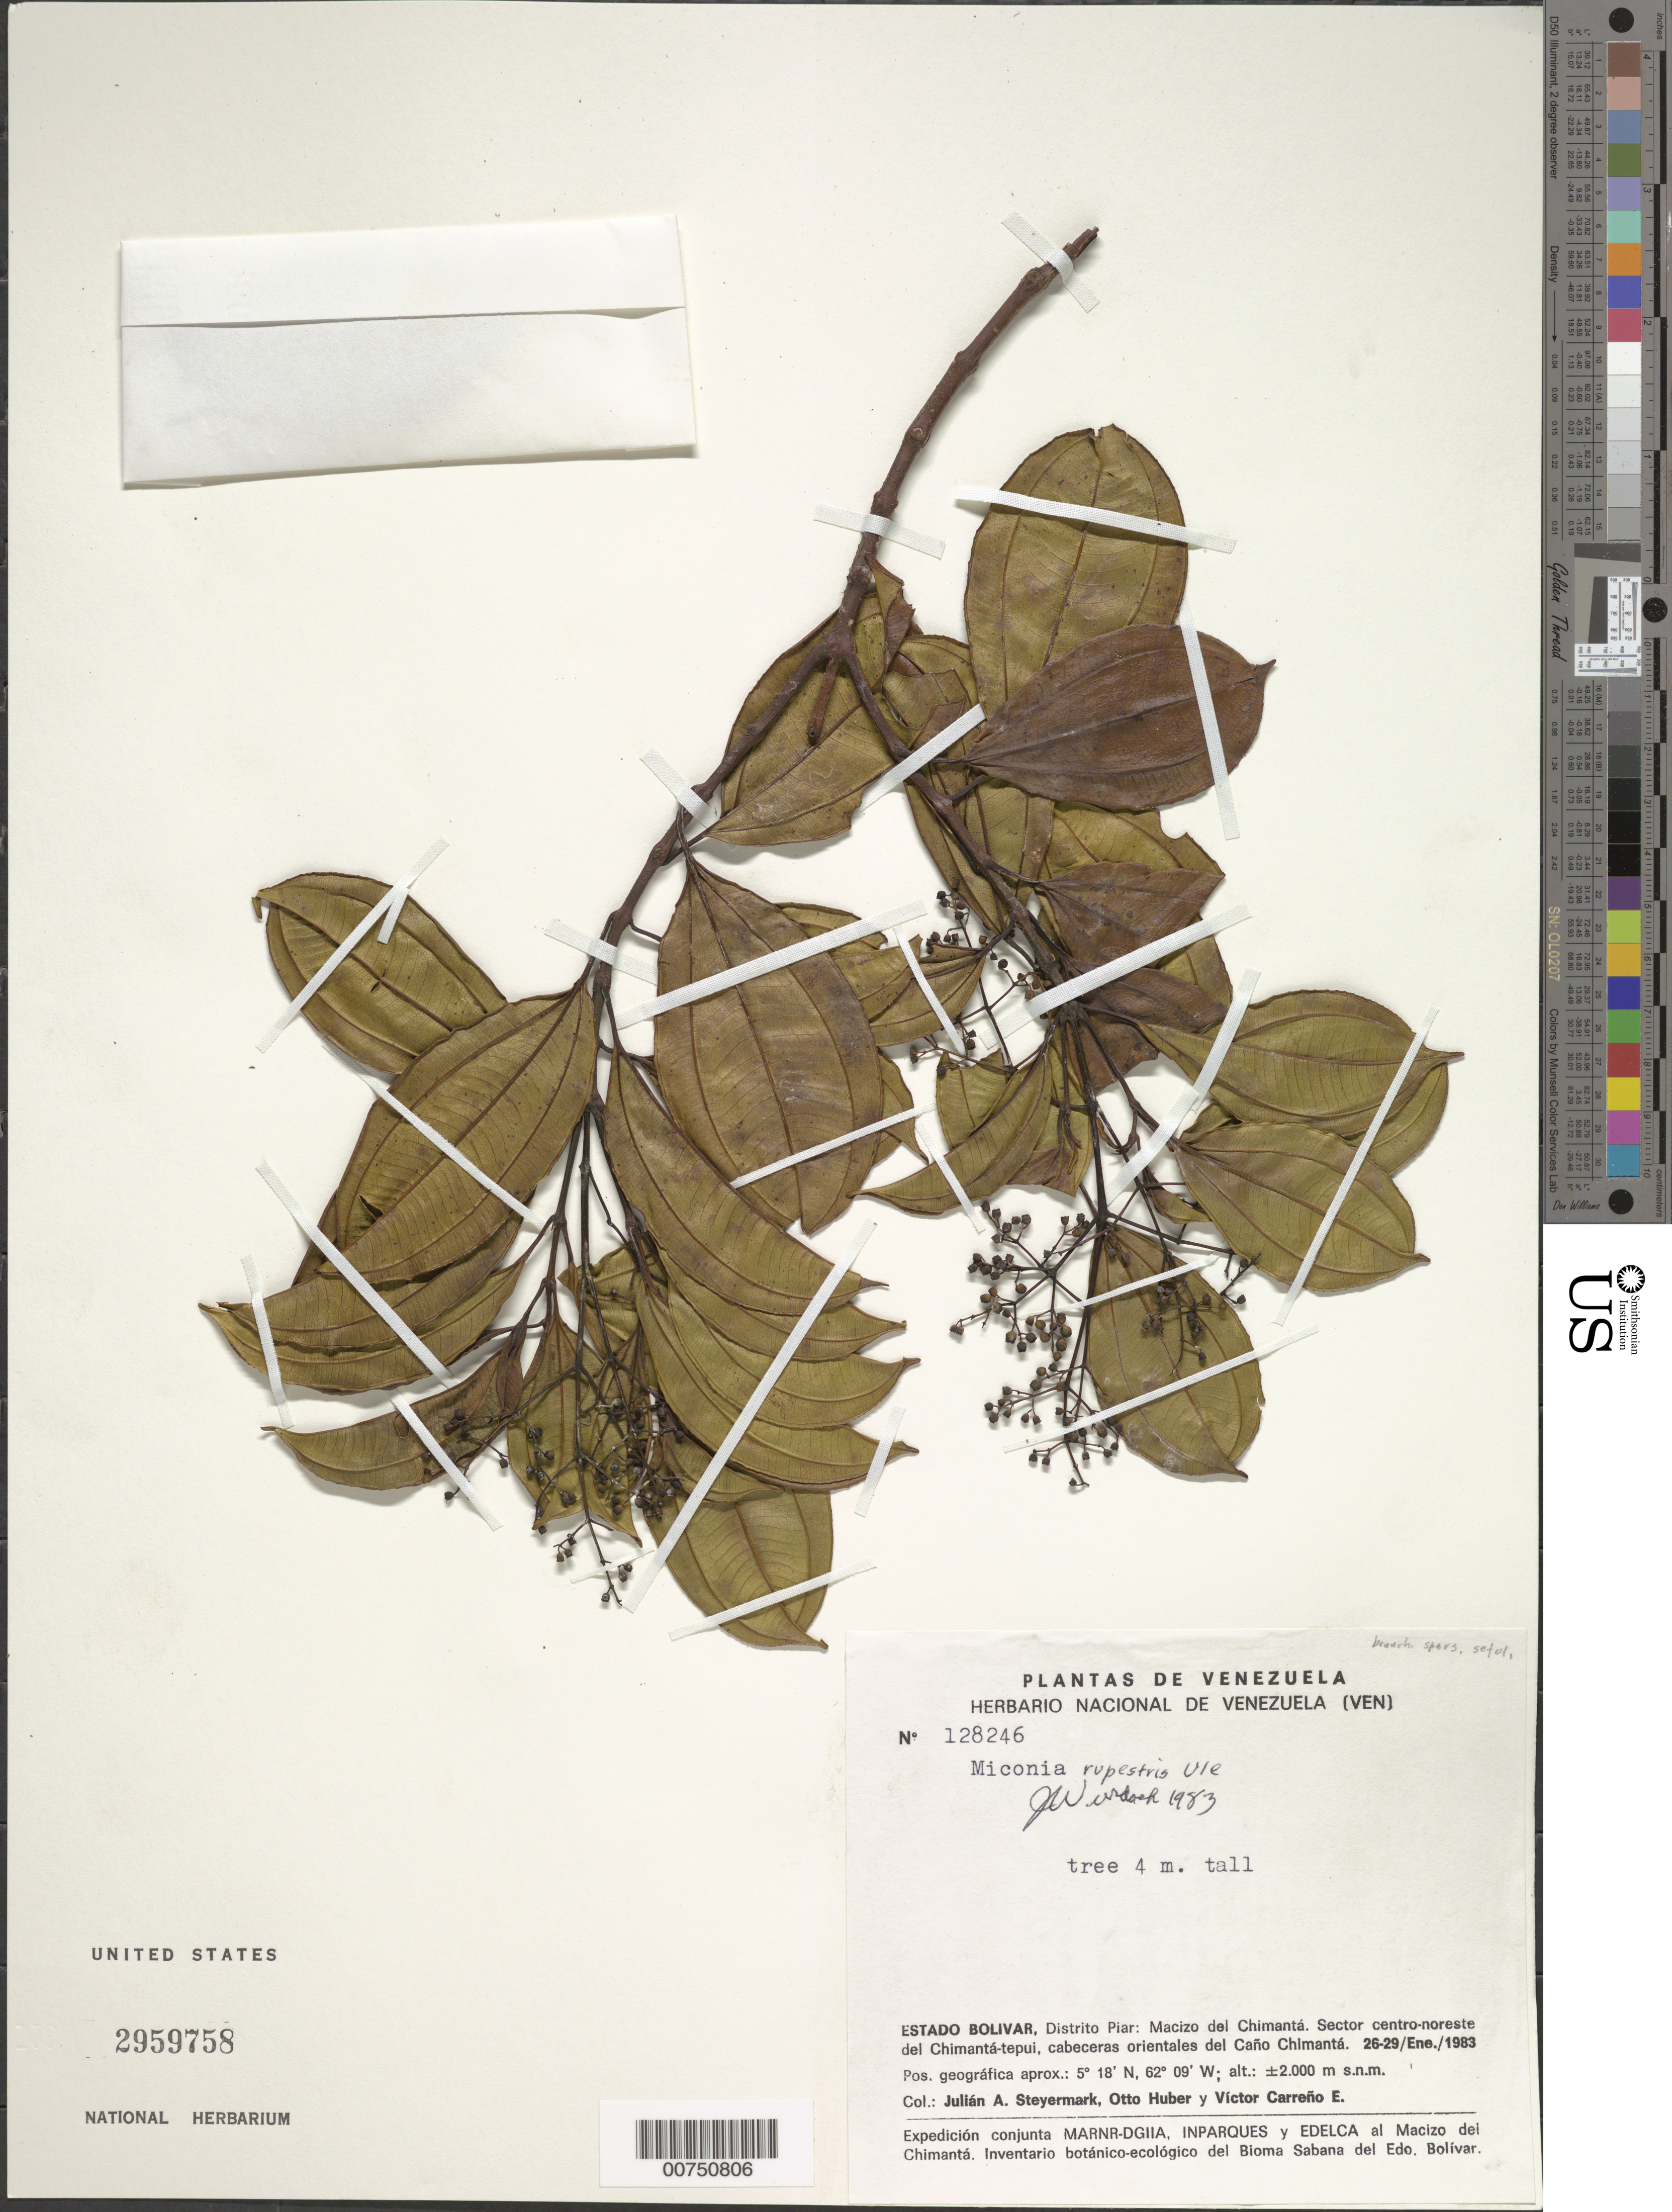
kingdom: Plantae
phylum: Tracheophyta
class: Magnoliopsida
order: Myrtales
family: Melastomataceae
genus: Miconia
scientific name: Miconia rupestris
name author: Ule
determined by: Wurdack, John J., (US), US (UNITED STATES)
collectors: J. Steyermark, O. Huber & V. Carreño E.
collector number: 128246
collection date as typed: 26-Jan-83 to 29-Jan-83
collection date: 1983-01-26/1983-01-29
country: Venezuela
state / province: Bolívar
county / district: Piar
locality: Macizo del Chimantá, sector centro-noreste del Chimantá-tepuí, cabeceras orientales del Caño Chimantá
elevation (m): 2000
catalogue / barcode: US 2959758